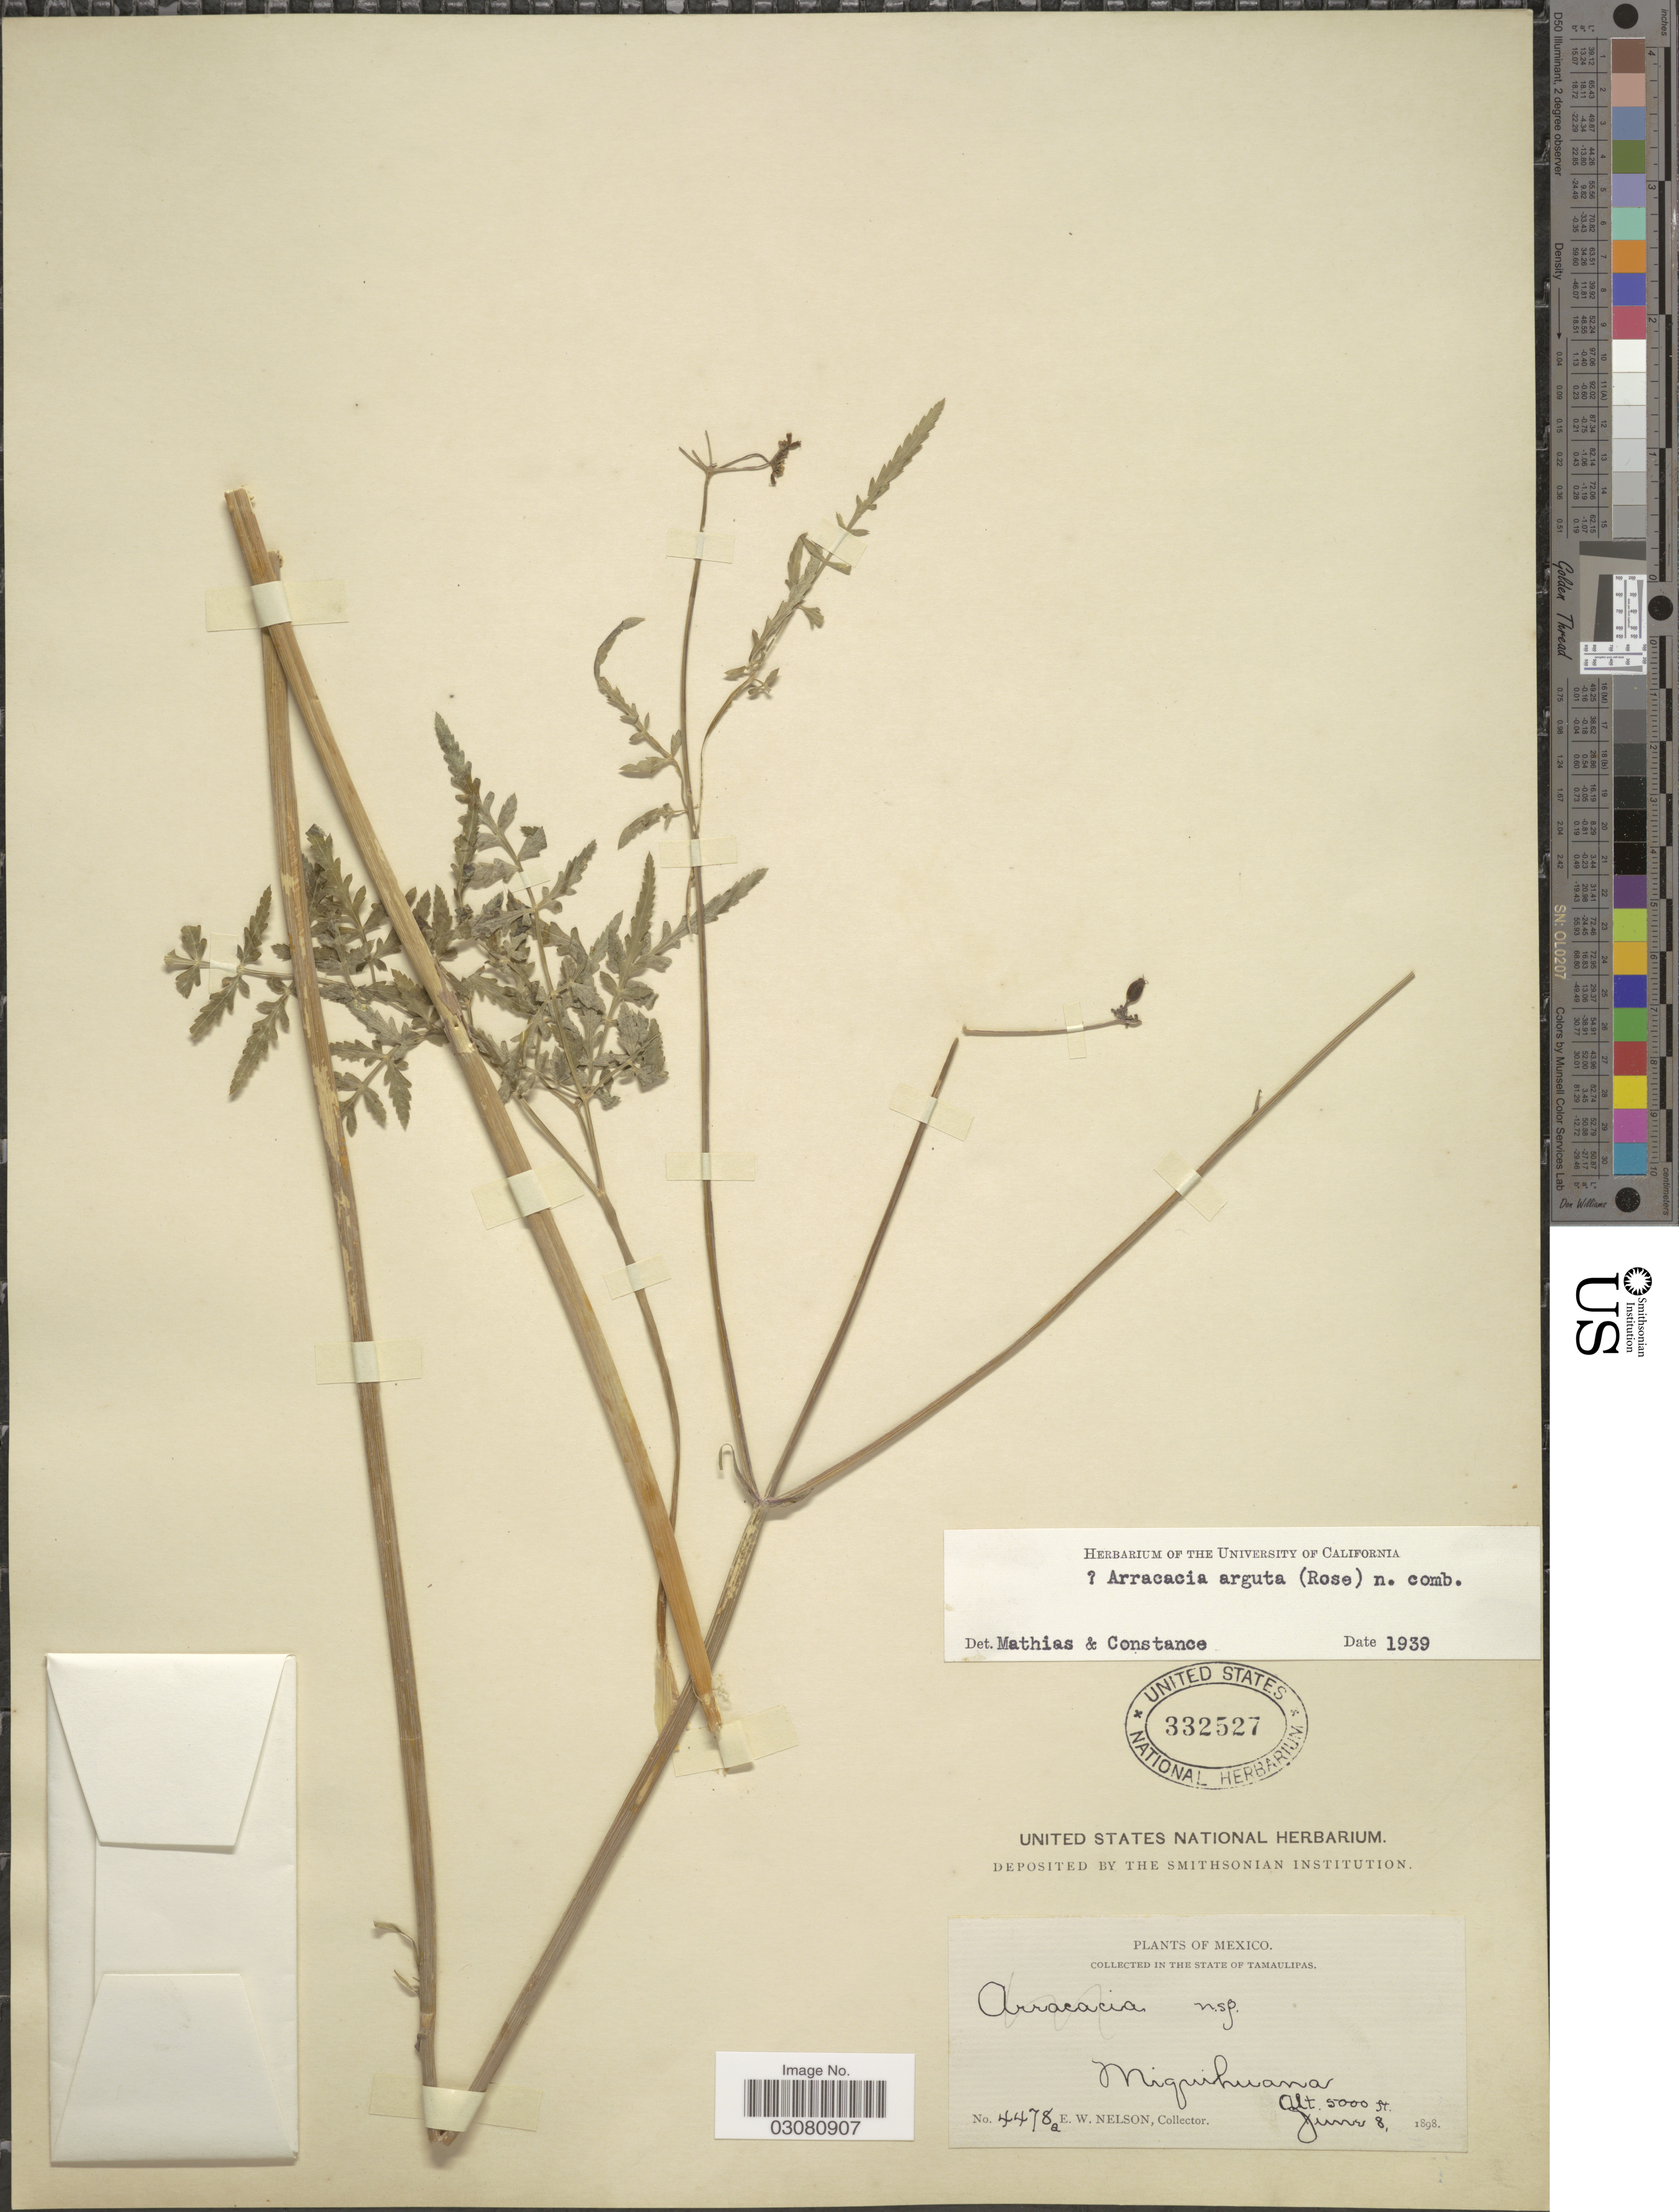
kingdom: Plantae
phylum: Tracheophyta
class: Magnoliopsida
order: Apiales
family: Apiaceae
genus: Arracacia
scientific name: Arracacia arguta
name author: (Rose) Mathias & Constance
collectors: E. W. Nelson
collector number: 4478a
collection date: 1898-06-08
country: Mexico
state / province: Tamaulipas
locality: Miquihuana.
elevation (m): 1524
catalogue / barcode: US 332537